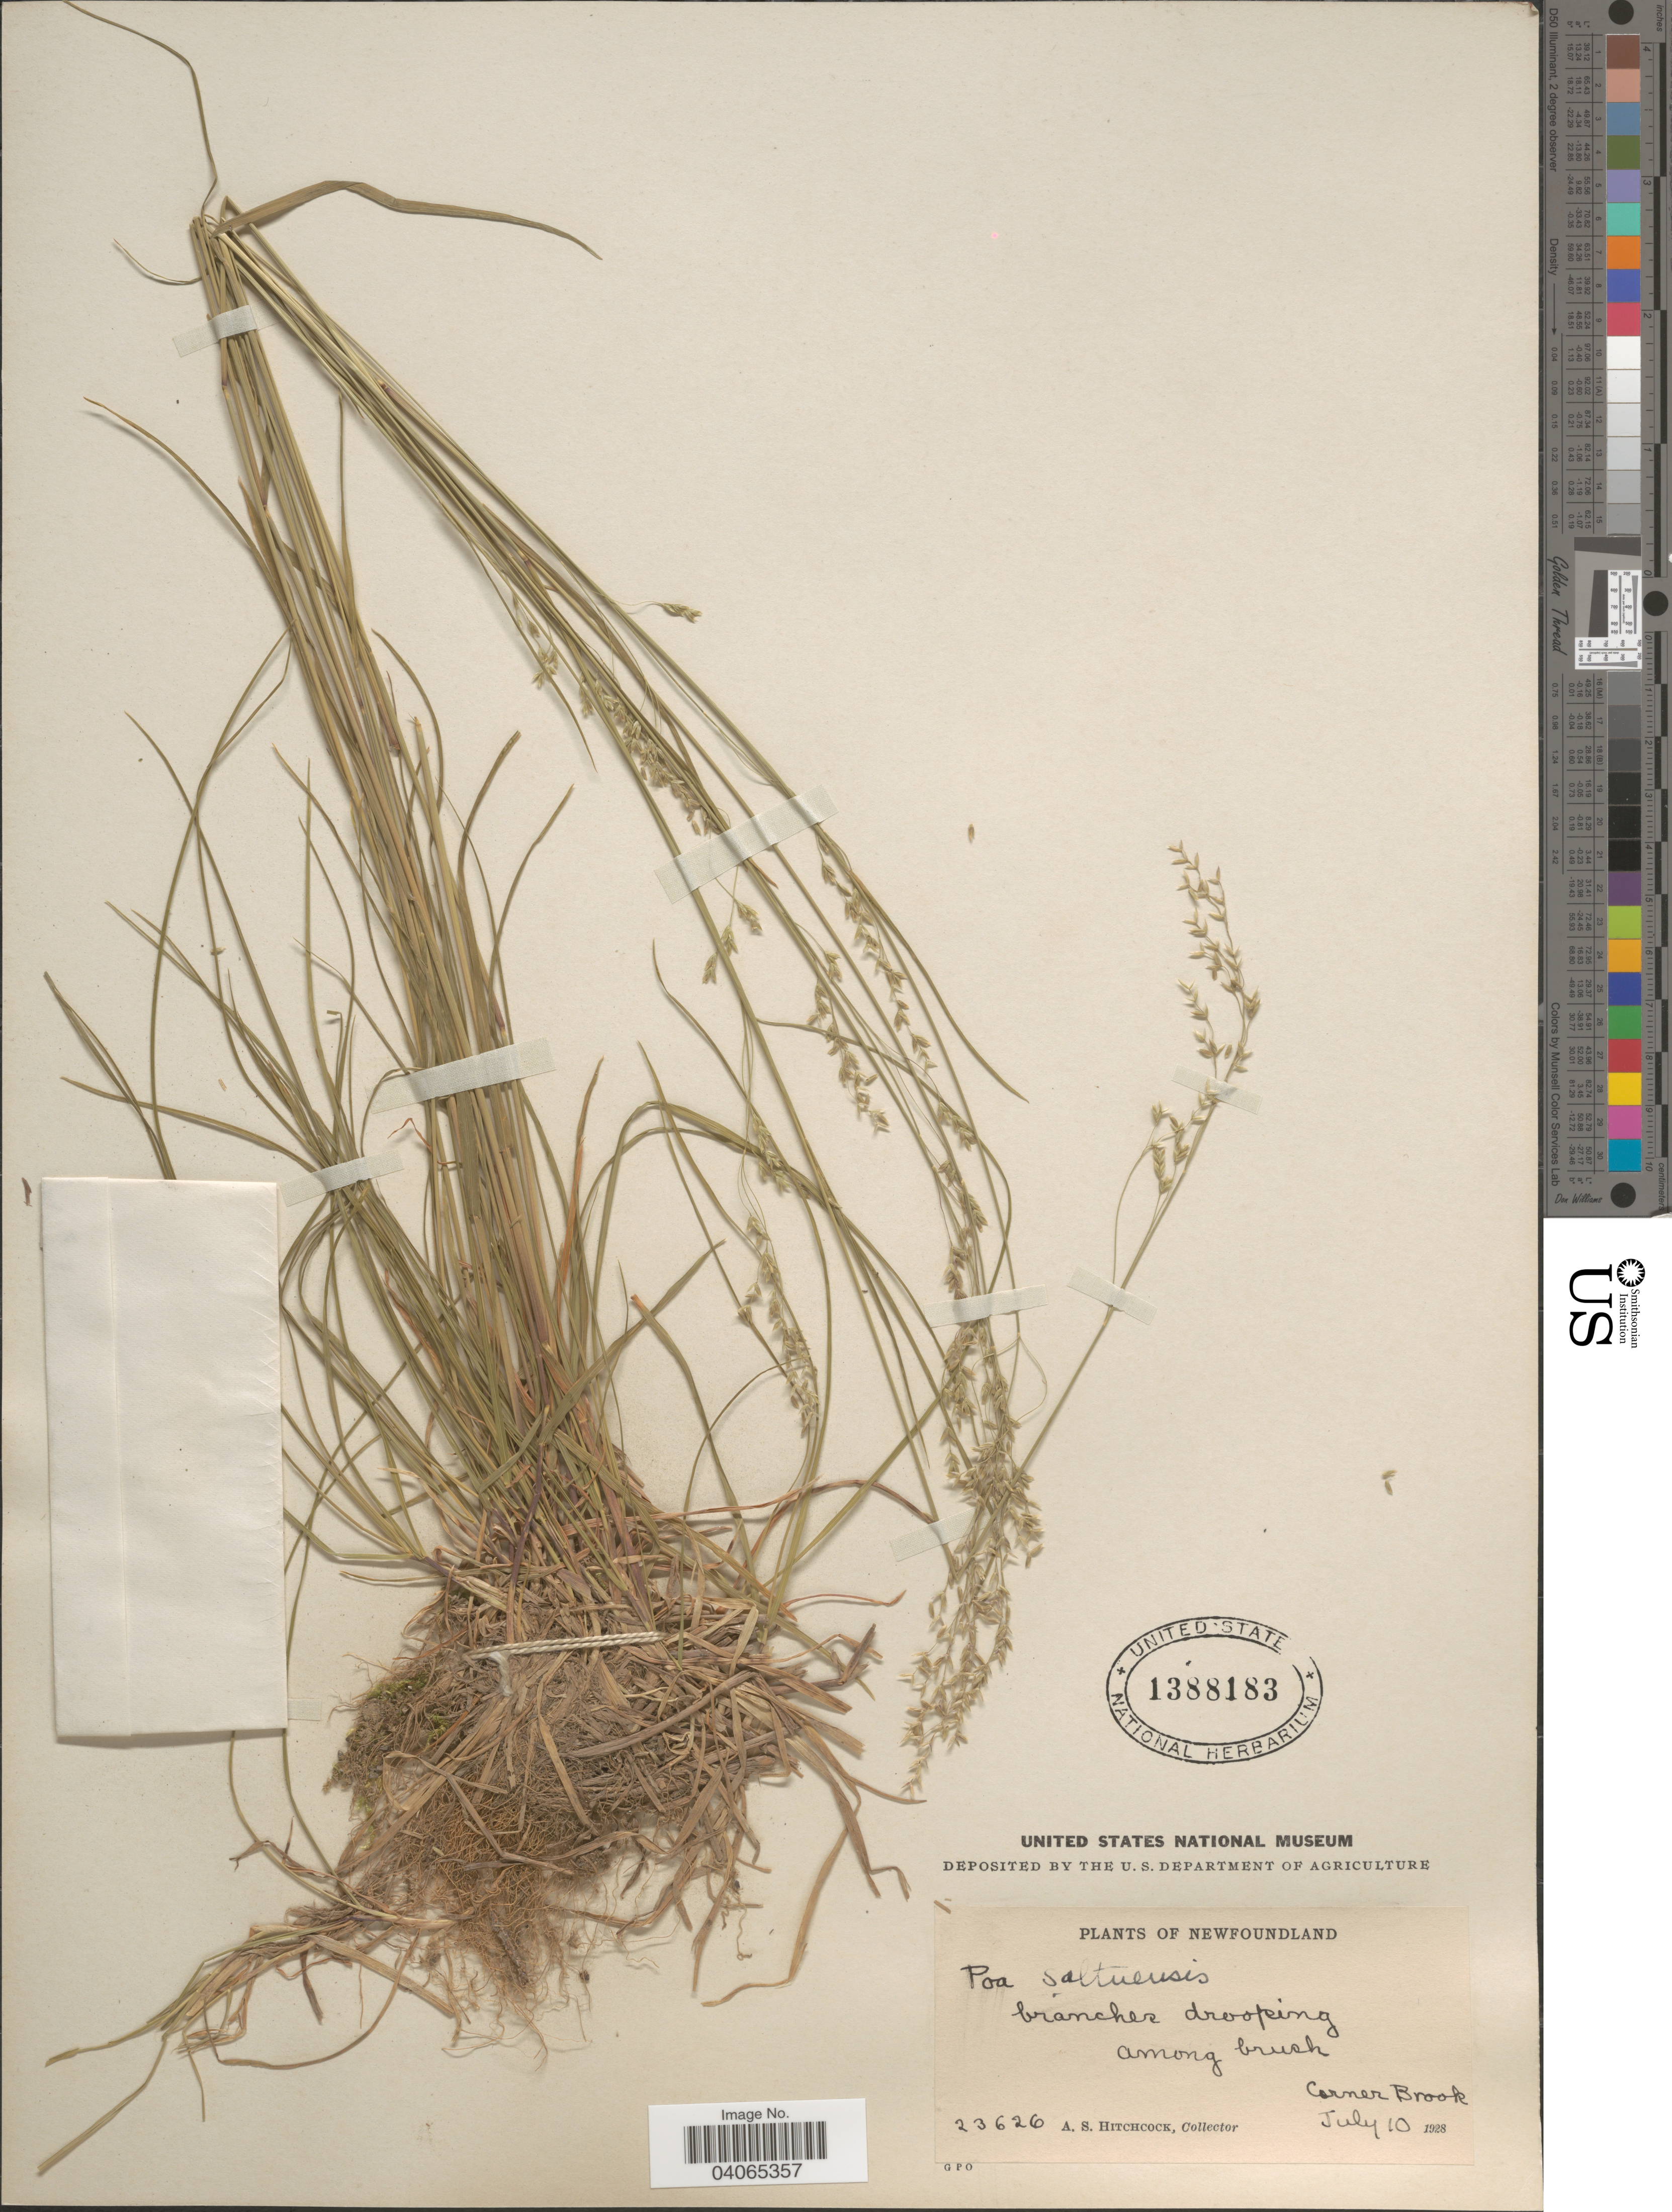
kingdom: Plantae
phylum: Tracheophyta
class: Liliopsida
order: Poales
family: Poaceae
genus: Poa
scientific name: Poa saltuensis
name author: Fernald & Wiegand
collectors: A. S. Hitchcock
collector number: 23626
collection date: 1928-07-10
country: Canada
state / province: Newfoundland and Labrador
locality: Branches drooping among brush. Corner Brook.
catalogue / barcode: US 1388183